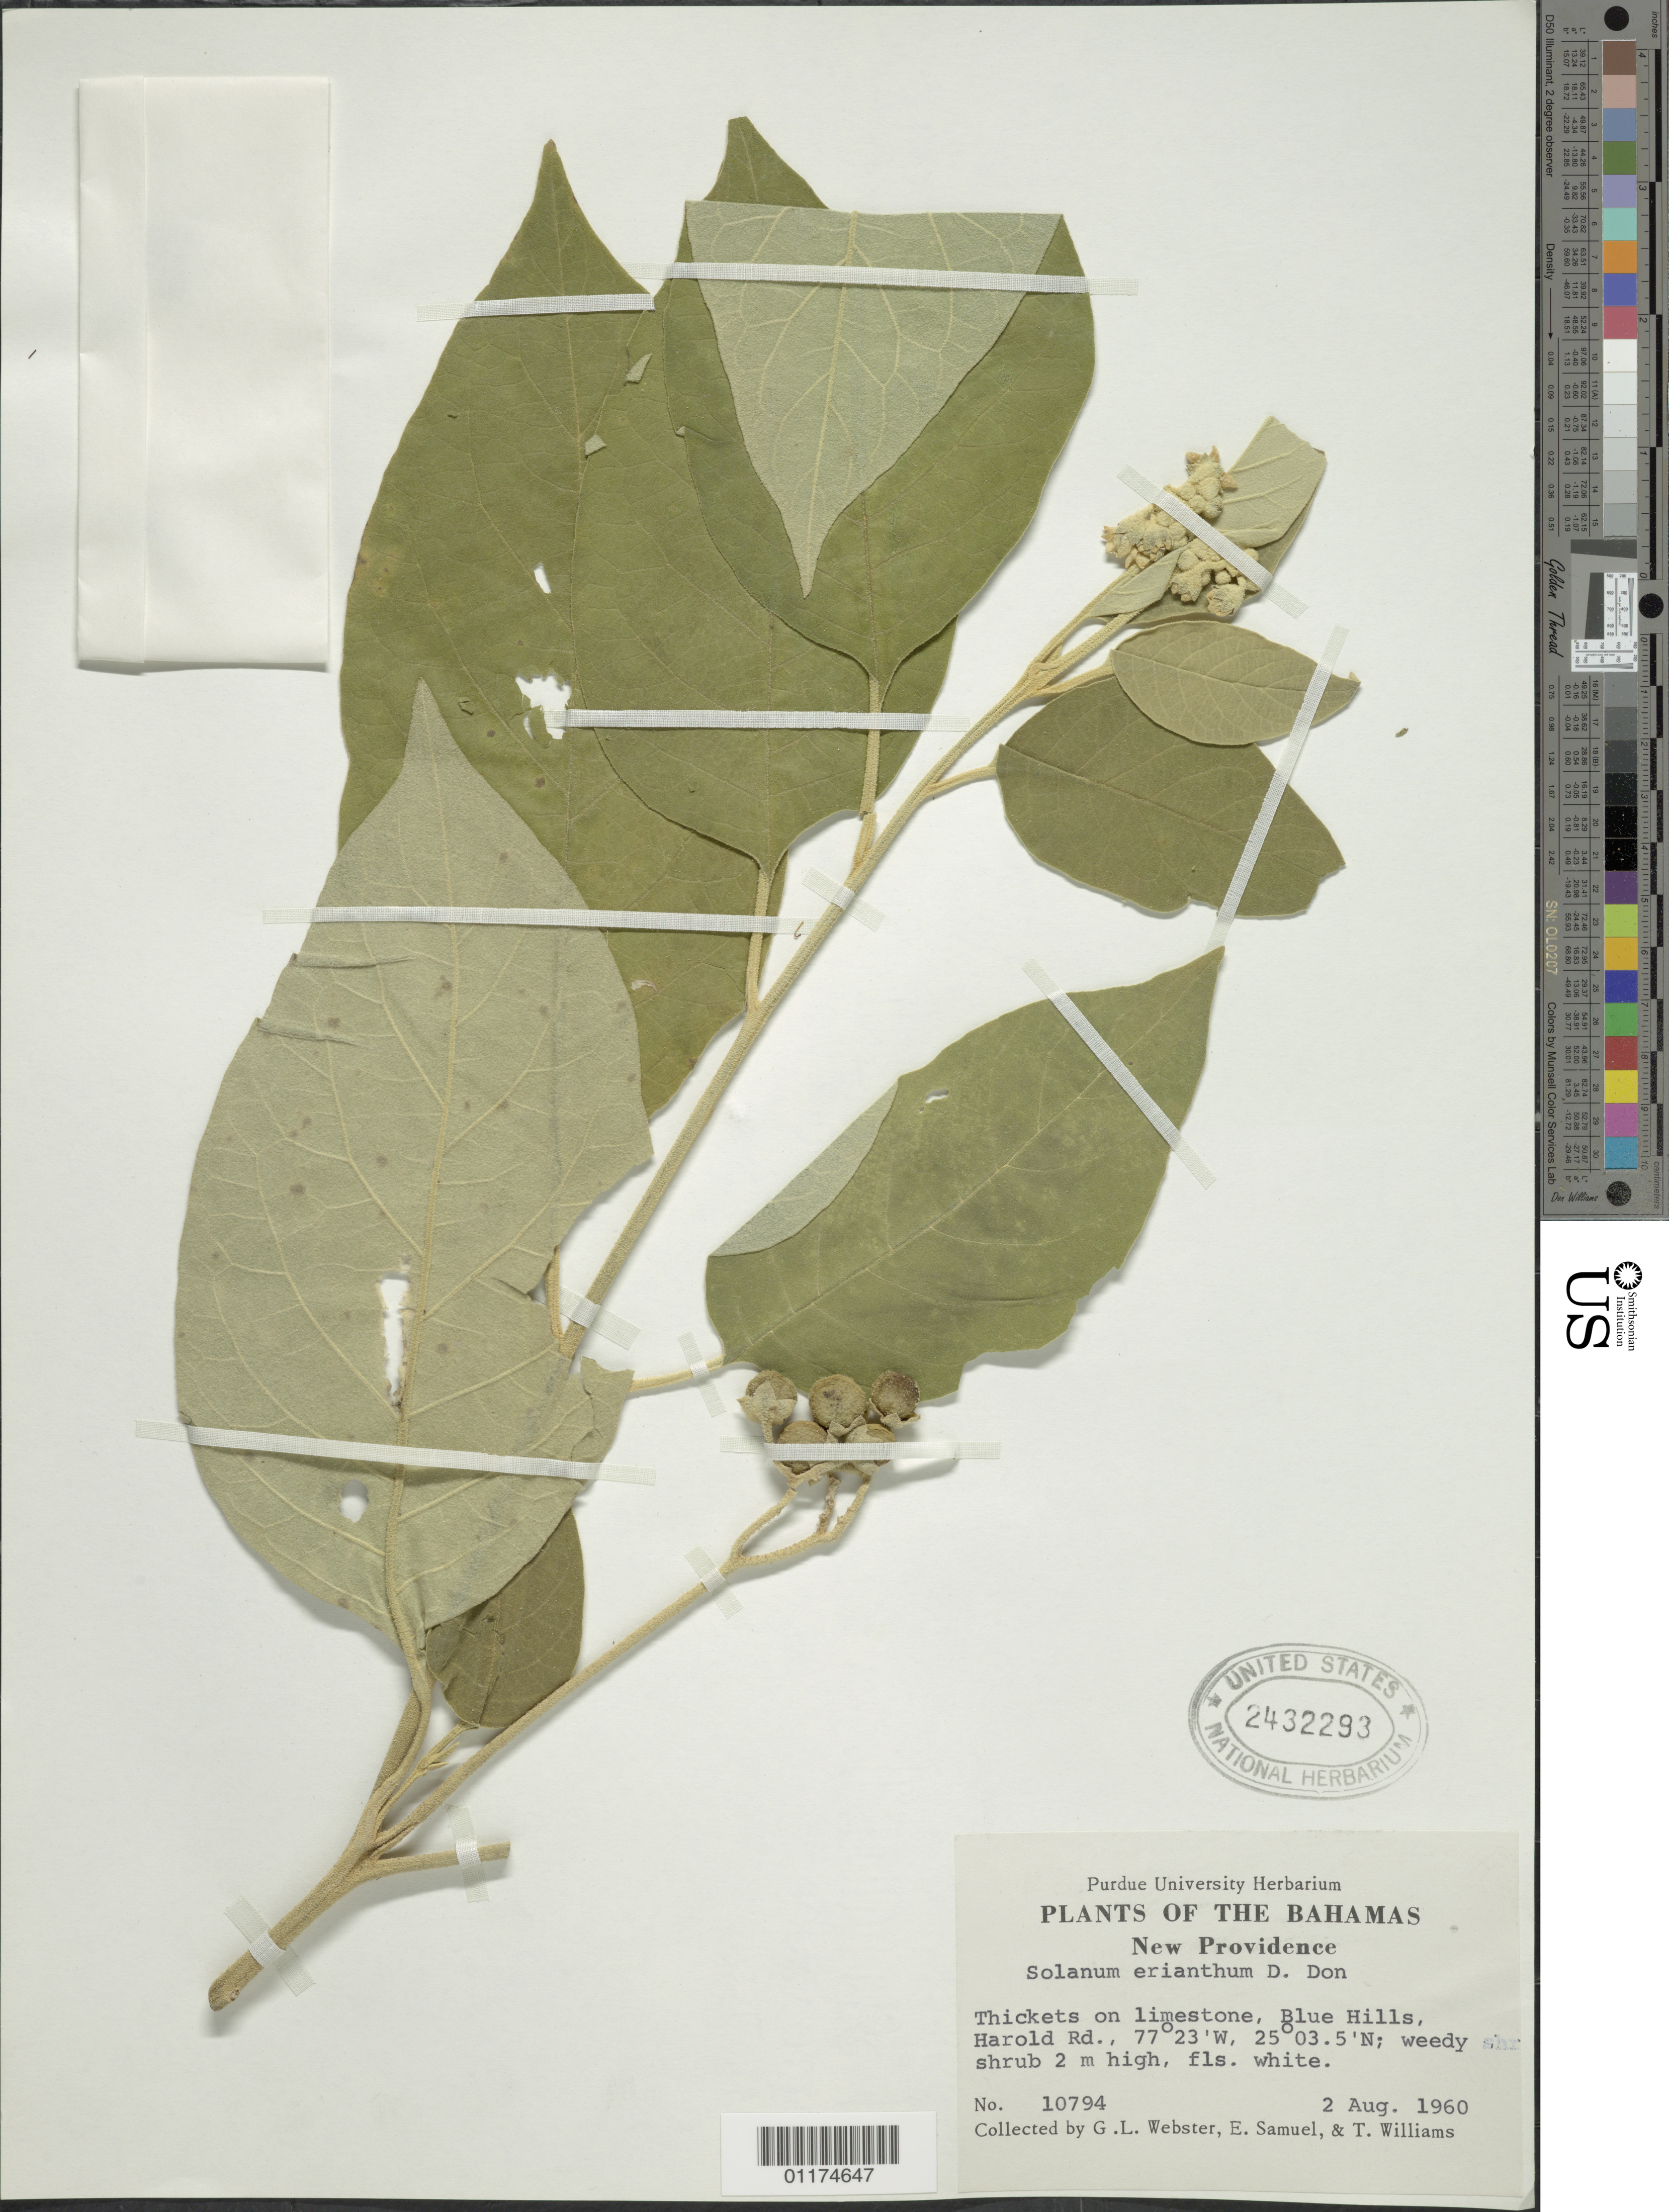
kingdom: Plantae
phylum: Tracheophyta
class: Magnoliopsida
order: Solanales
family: Solanaceae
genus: Solanum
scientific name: Solanum erianthum var. erianthum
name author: D. Don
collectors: G. L. Webster, E. Samuel & T. Williams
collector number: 10794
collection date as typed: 02 Aug 1960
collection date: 1960-08-02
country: Bahamas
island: New Providence I.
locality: Blue Hills, Harold Rd.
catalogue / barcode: US 2432293